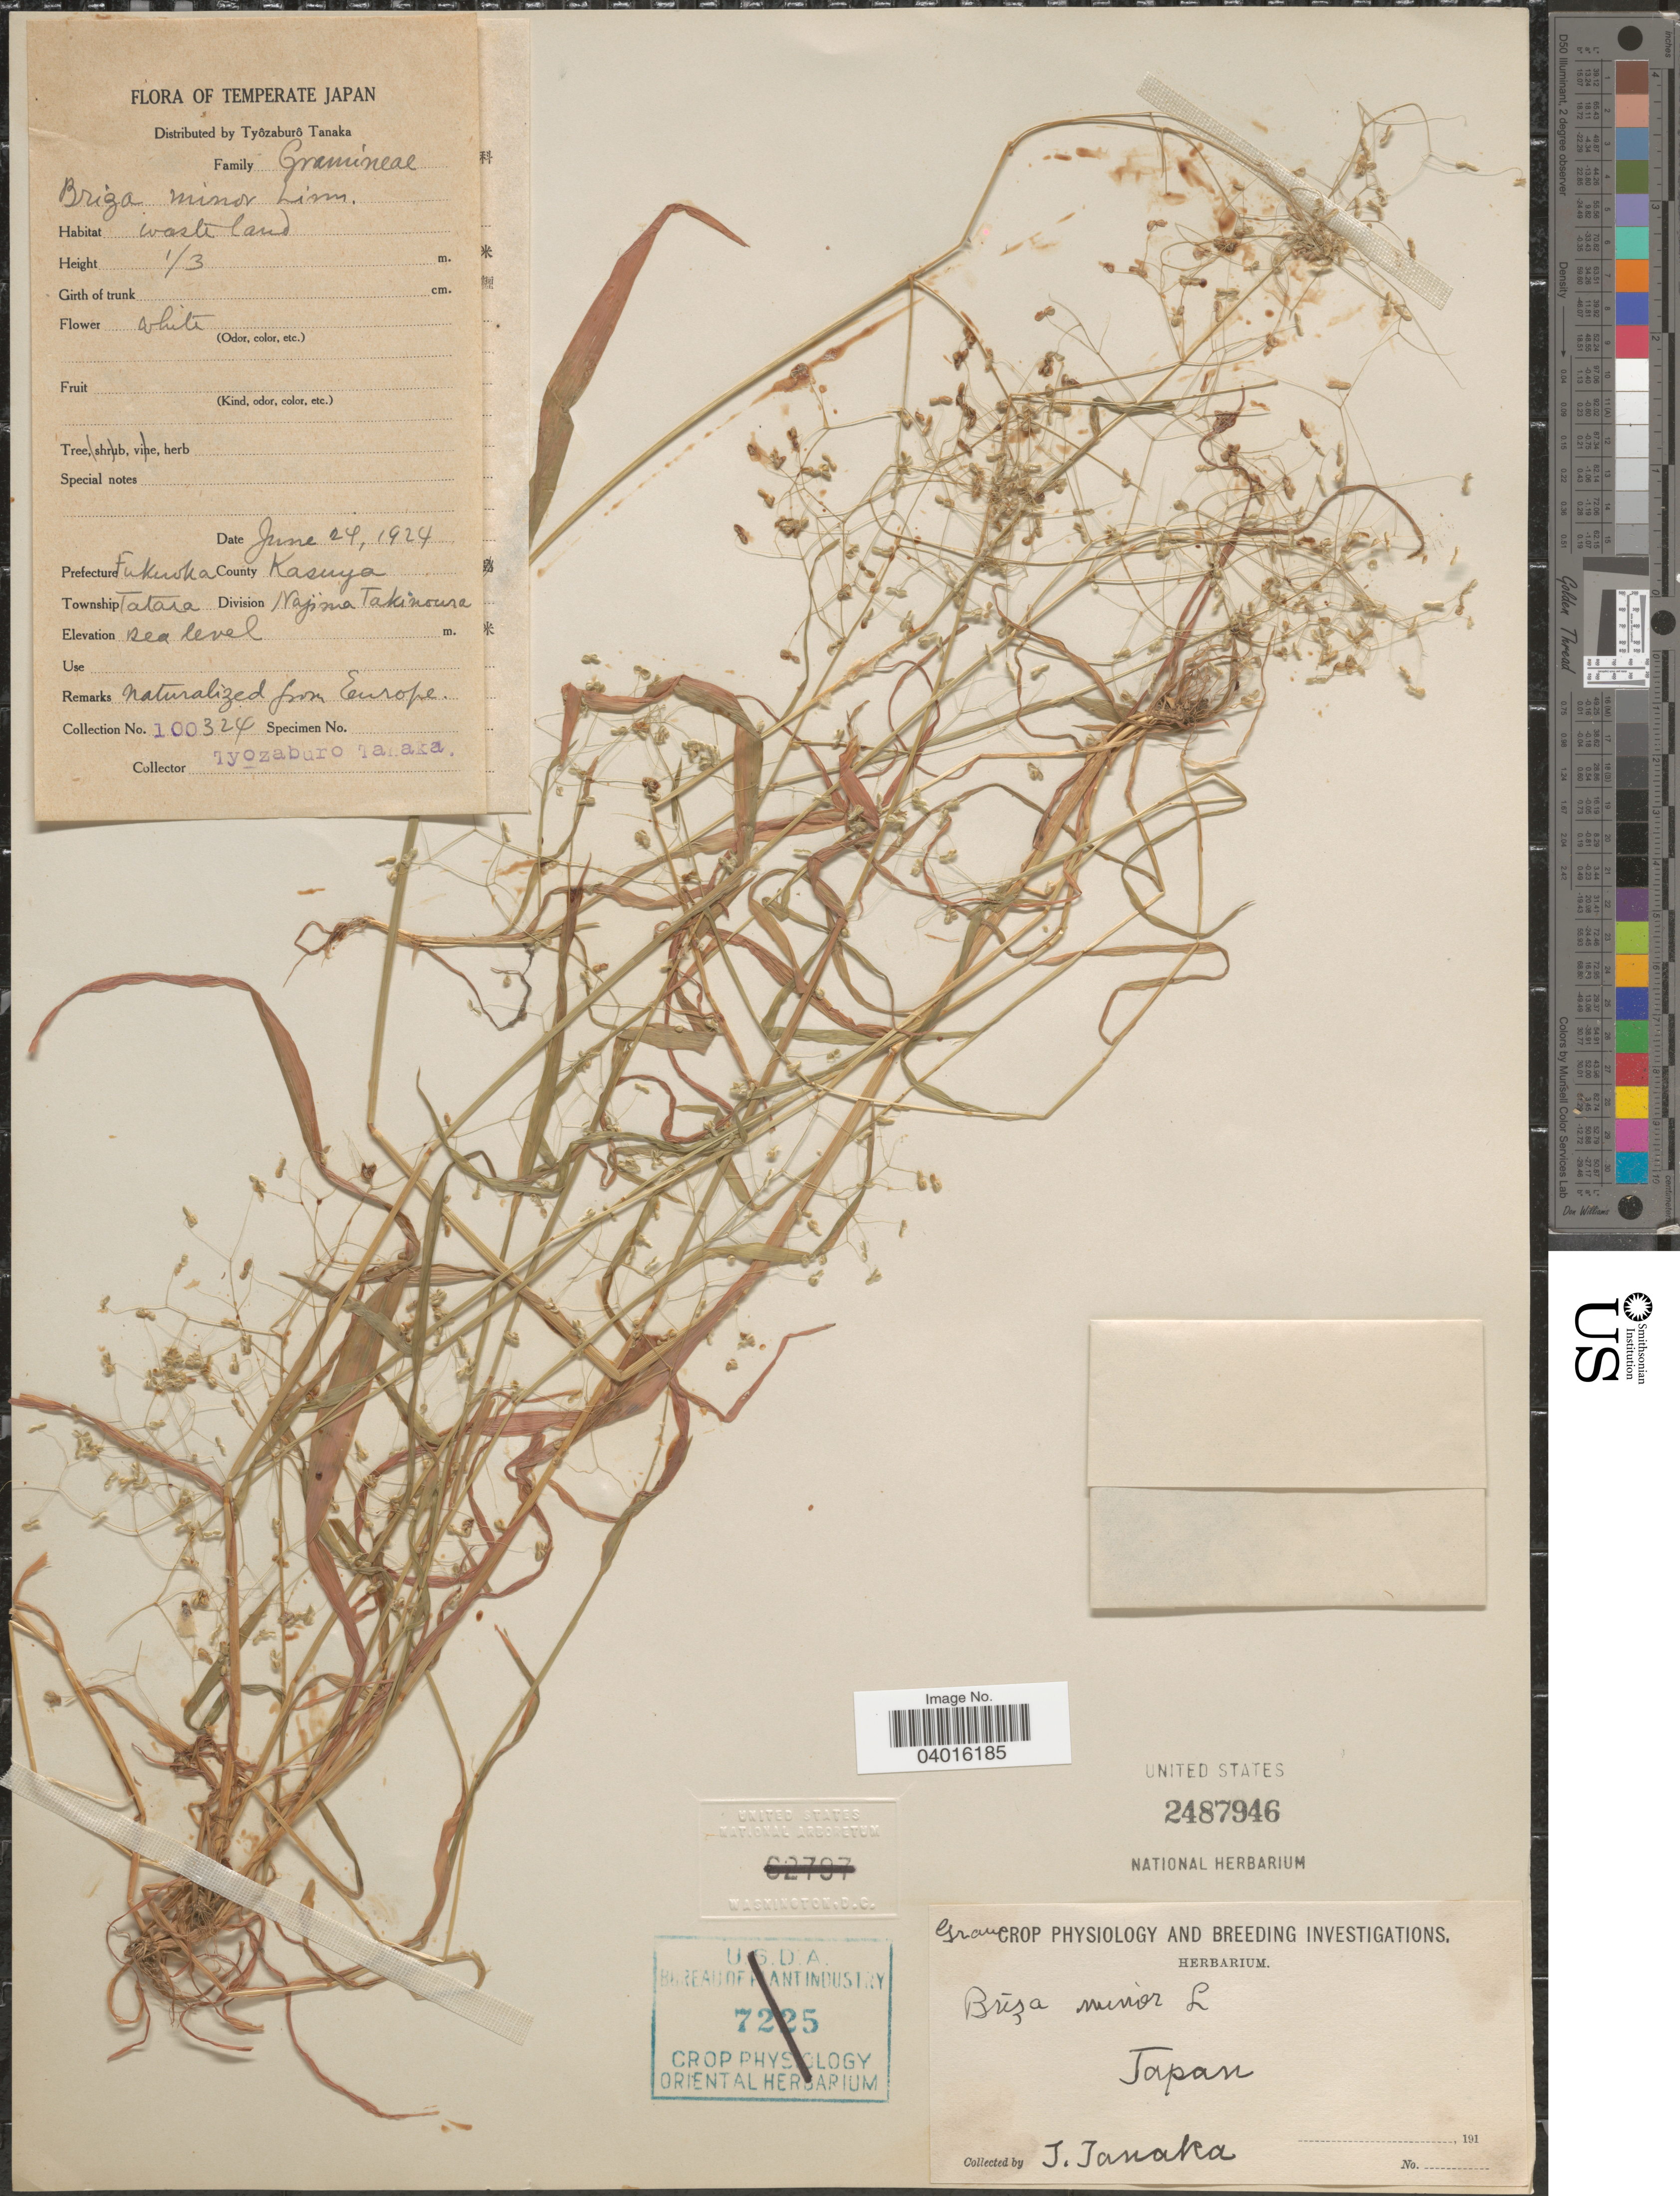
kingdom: Plantae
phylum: Tracheophyta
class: Liliopsida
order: Poales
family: Poaceae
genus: Briza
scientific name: Briza minor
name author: L.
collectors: T. Tanaka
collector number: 100324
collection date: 1924-06-24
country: Japan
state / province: Hukuoka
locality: Temperate Japan. Prefecture Fukuoka County Kasuya. Township Tatara. Divison Najima Takinoura.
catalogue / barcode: US 2487946